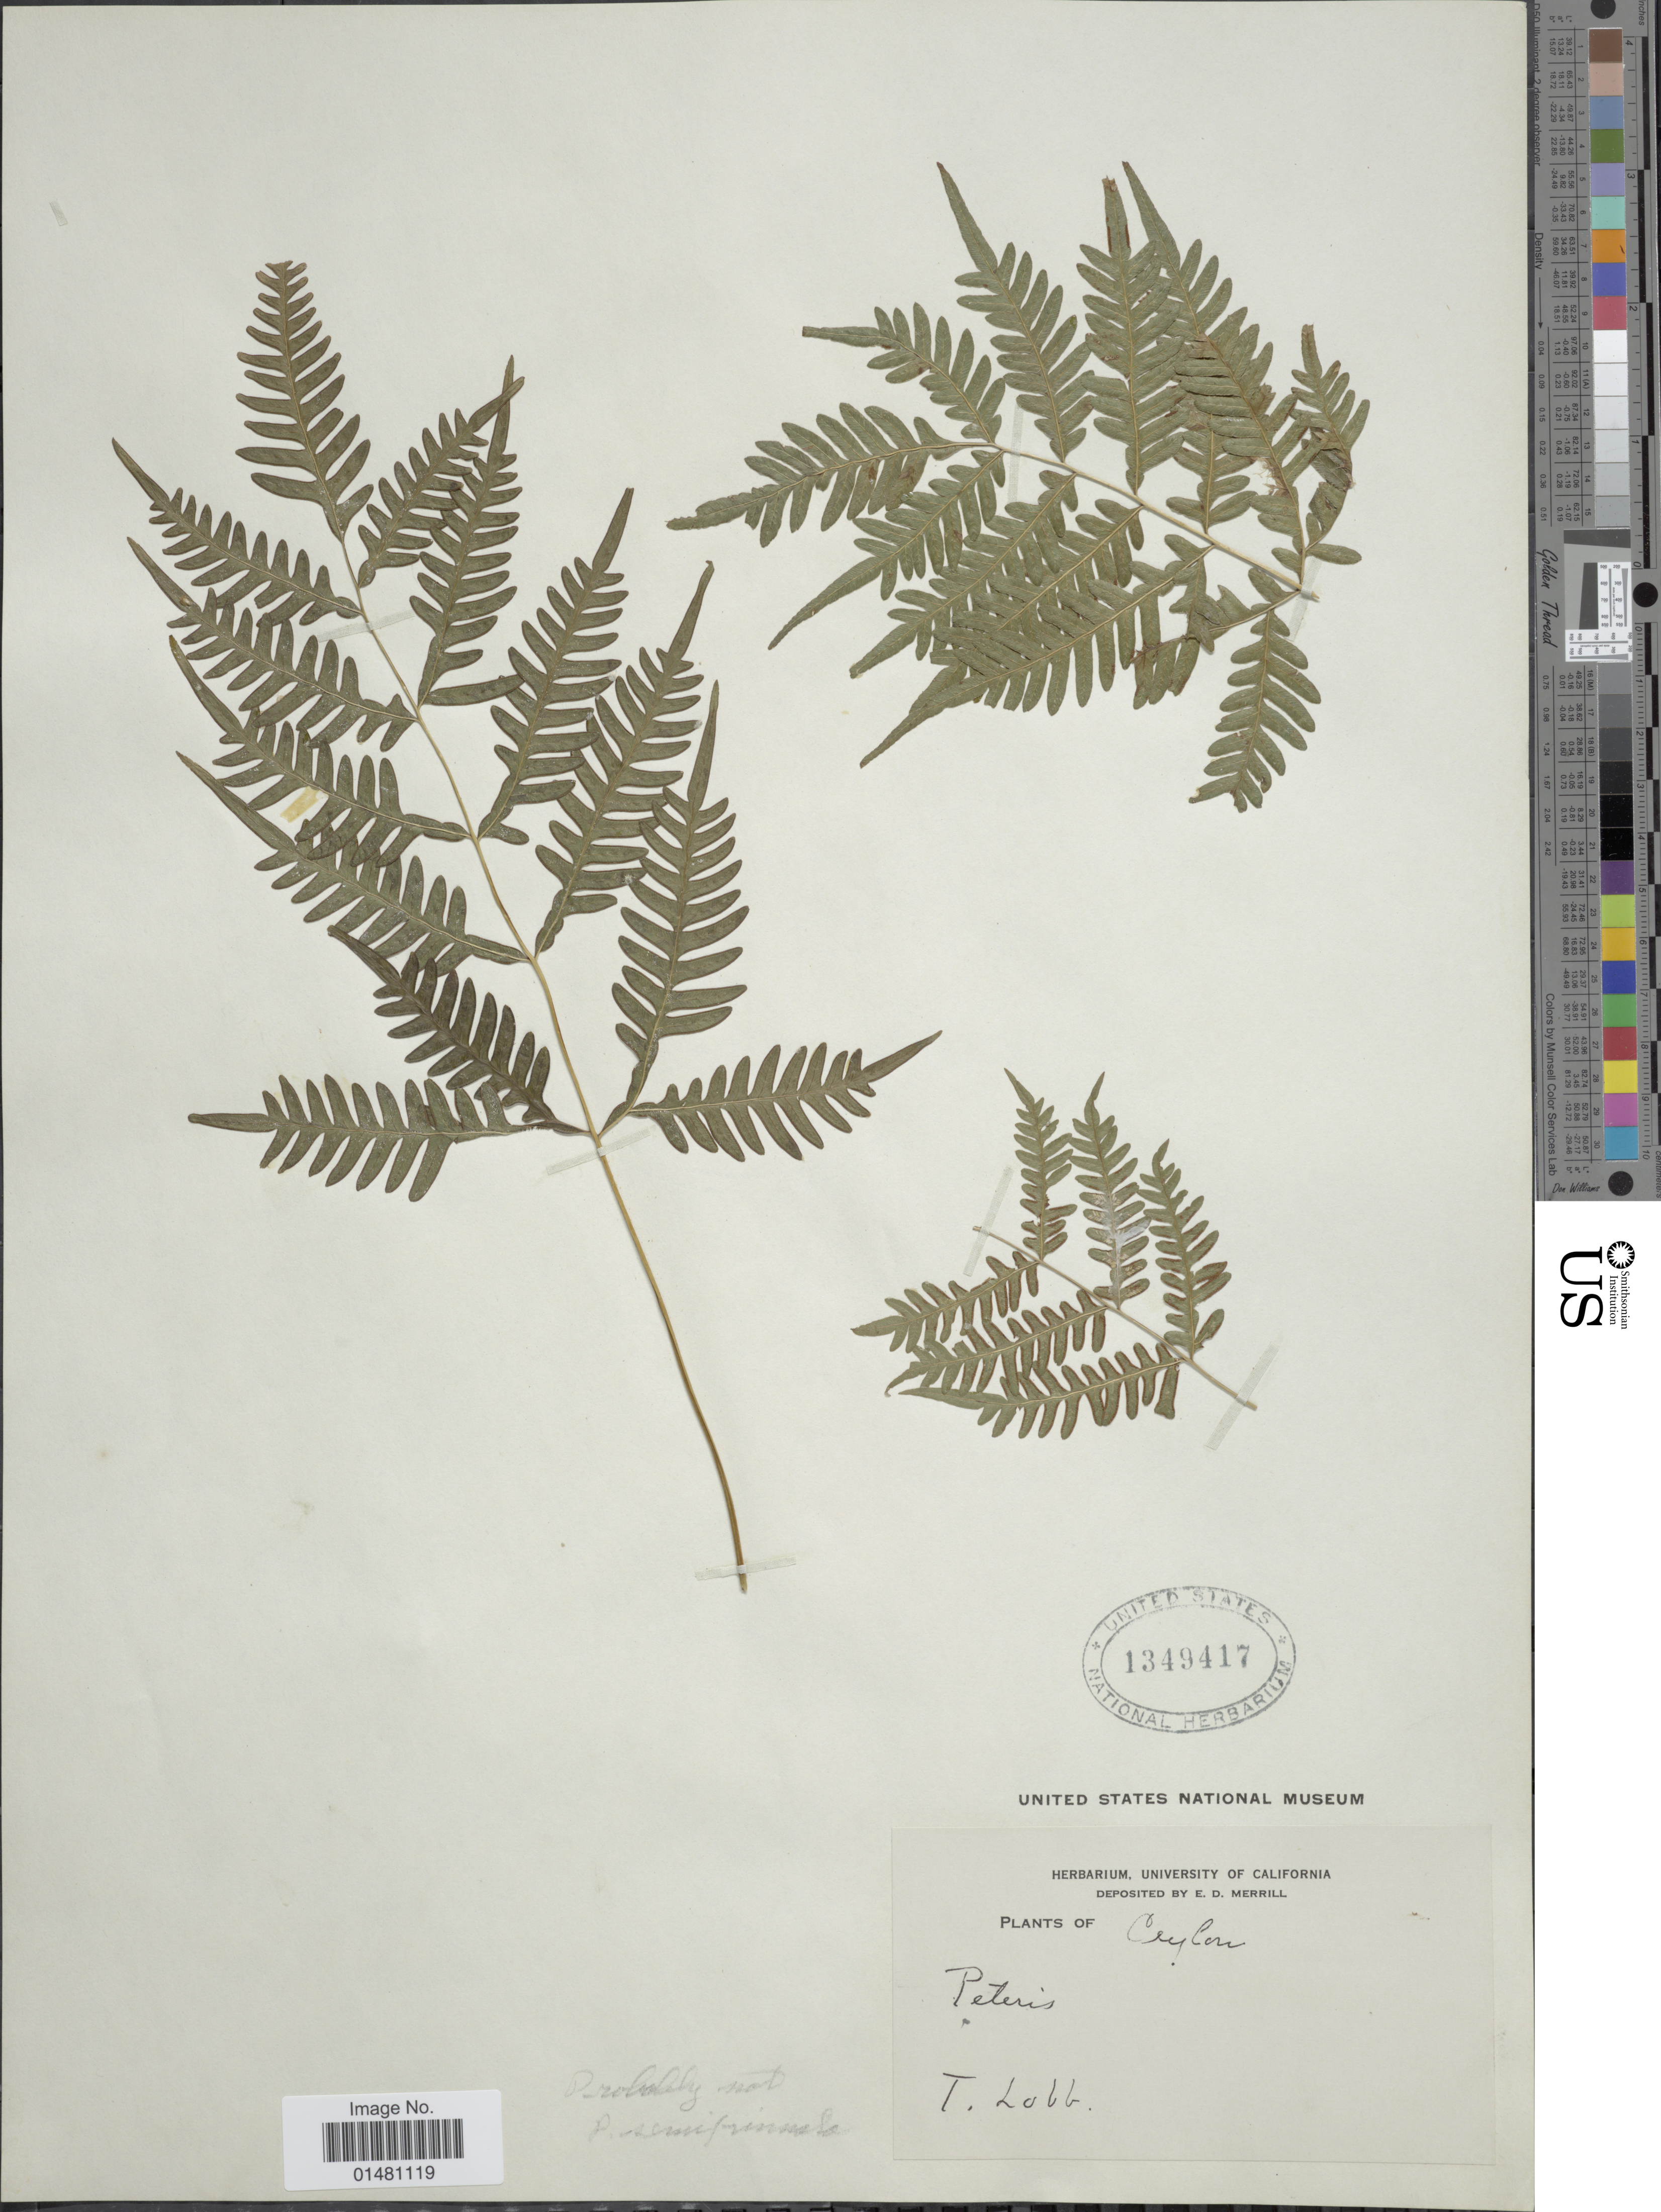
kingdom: Plantae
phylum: Tracheophyta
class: Polypodiopsida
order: Polypodiales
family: Pteridaceae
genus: Pteris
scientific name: Pteris semipinnata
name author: L.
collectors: T. Lobb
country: Sri Lanka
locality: Ceylon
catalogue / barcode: US 1349417